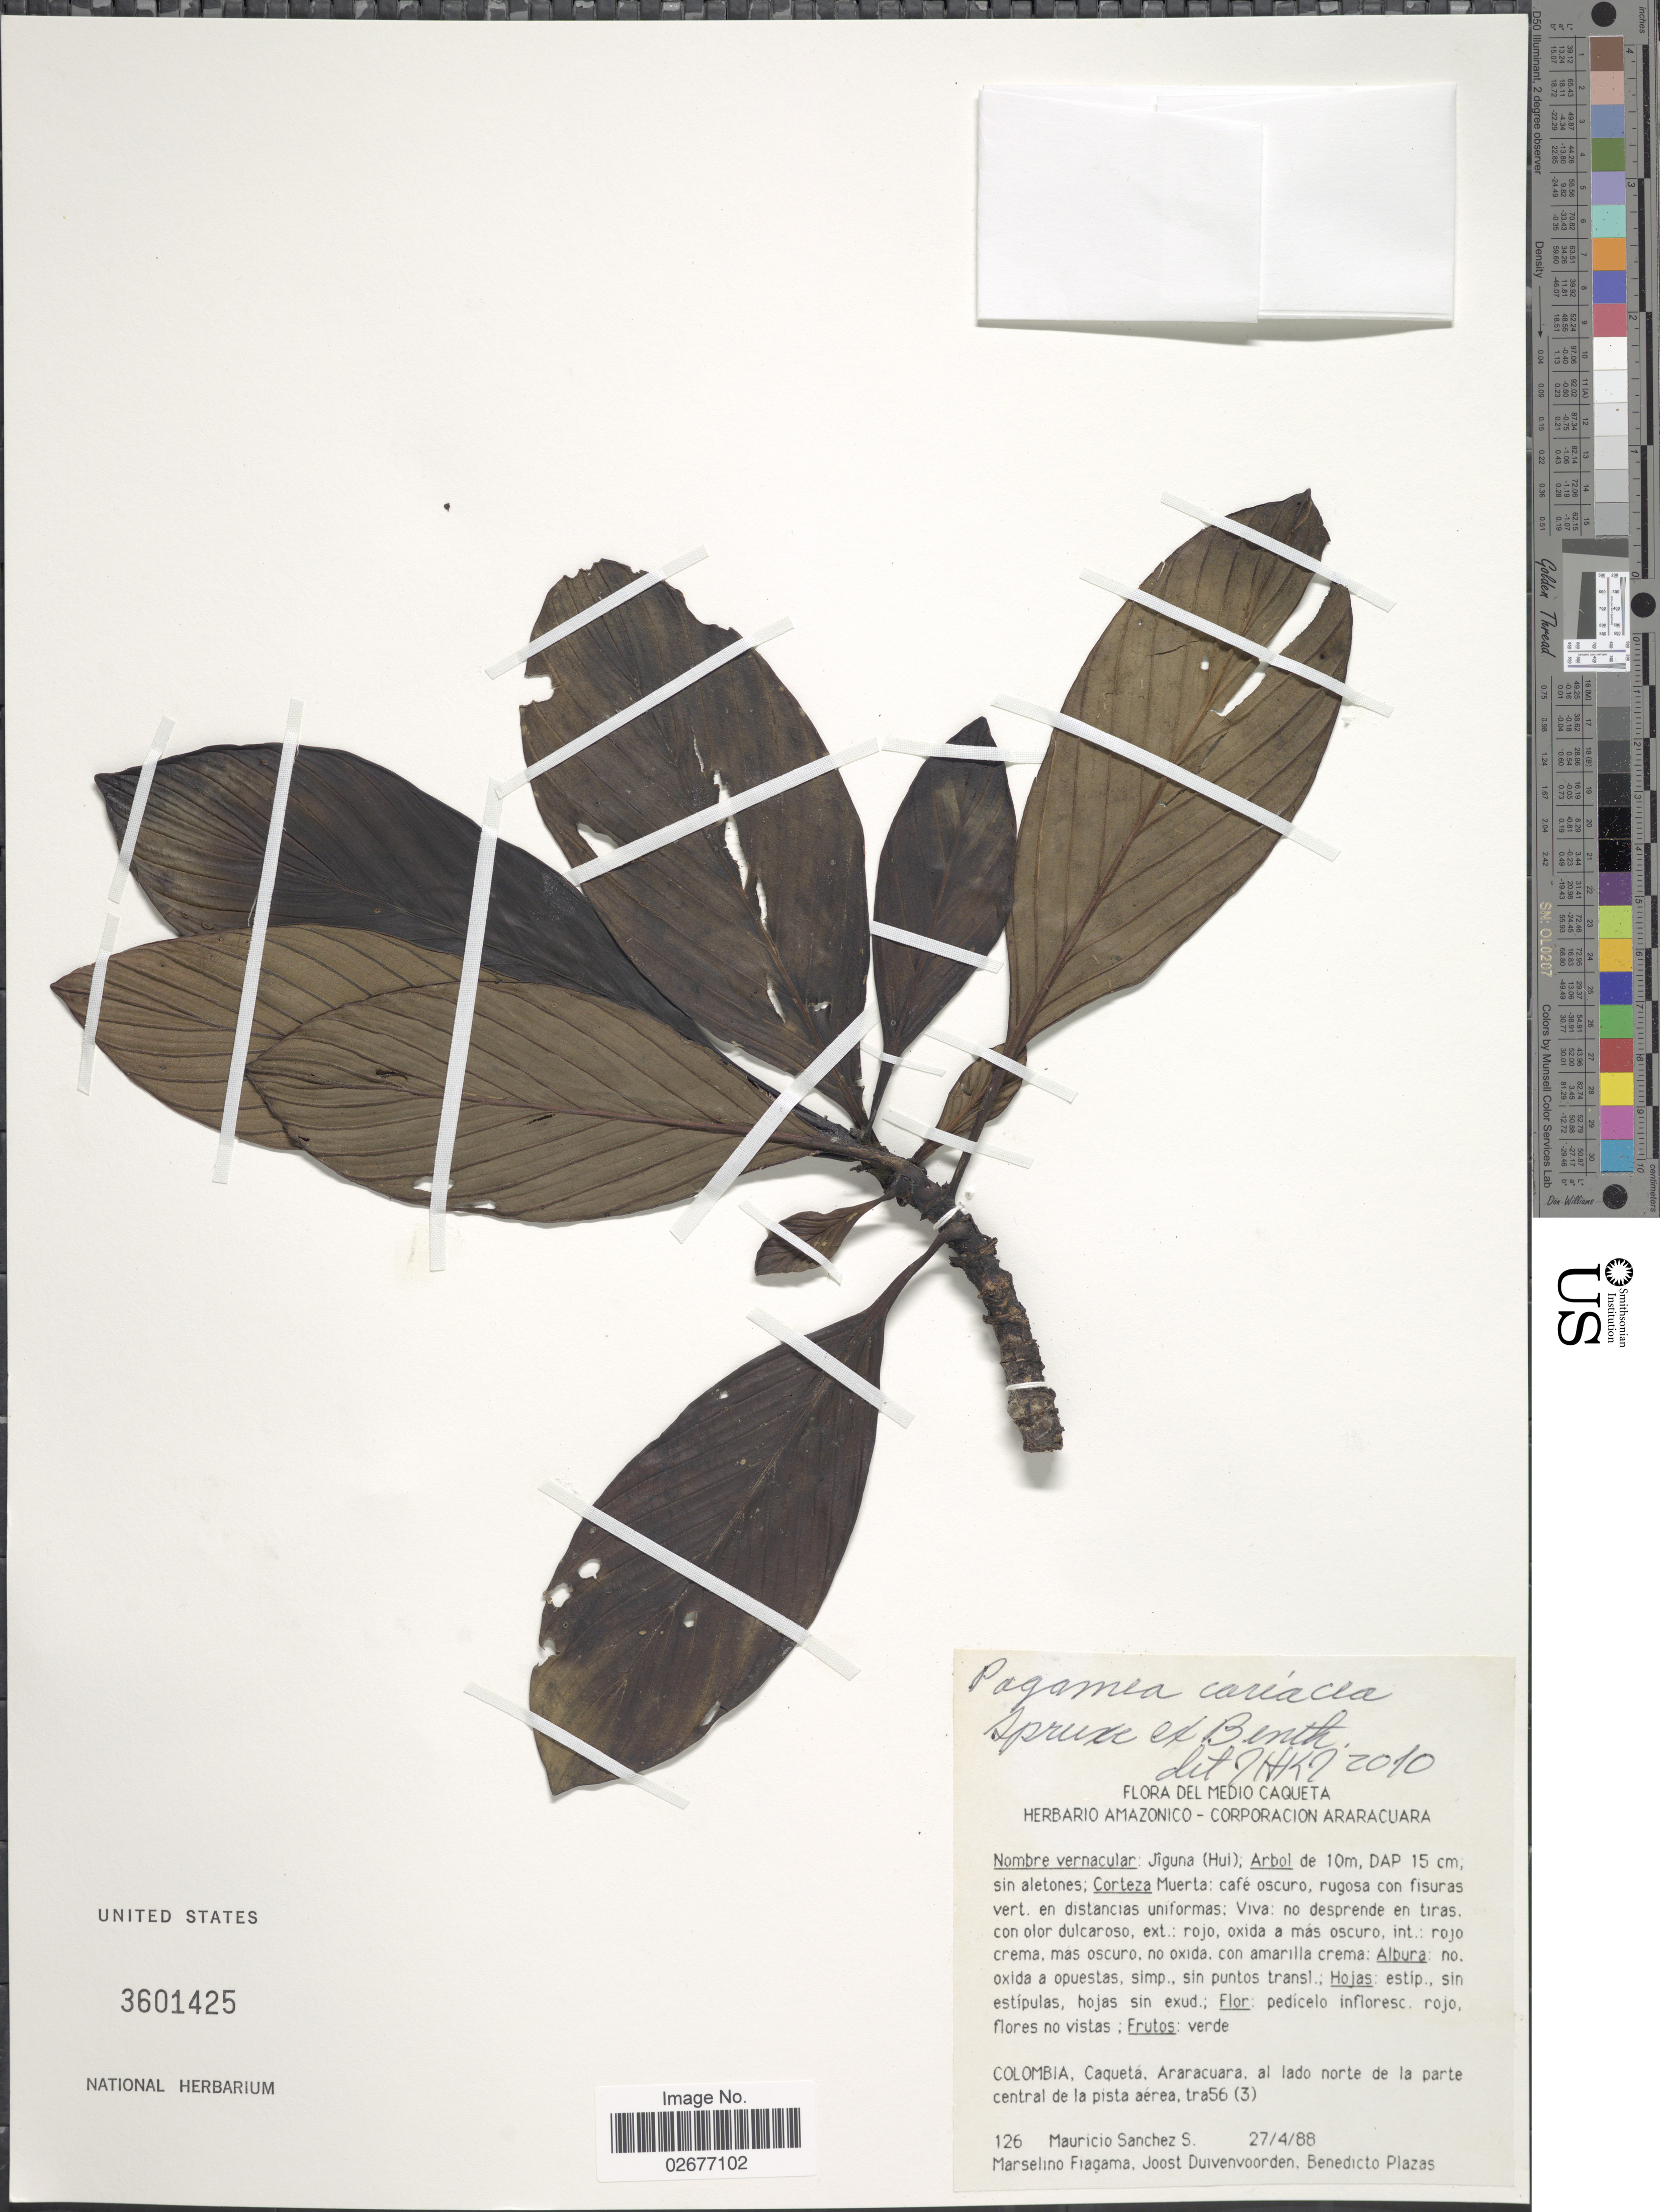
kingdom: Plantae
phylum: Tracheophyta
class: Magnoliopsida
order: Gentianales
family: Rubiaceae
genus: Pagamea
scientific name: Pagamea coriacea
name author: Spruce ex Benth.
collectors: M. Sanchez S., M. Fiagama, J. Duivenvoorden & B. Plazas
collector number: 126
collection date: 1988-04-27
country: Colombia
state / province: Caquetá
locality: Araracuara, al lado norte de la parte central de la pista aerea, tra56 (3)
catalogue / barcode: US 3601425